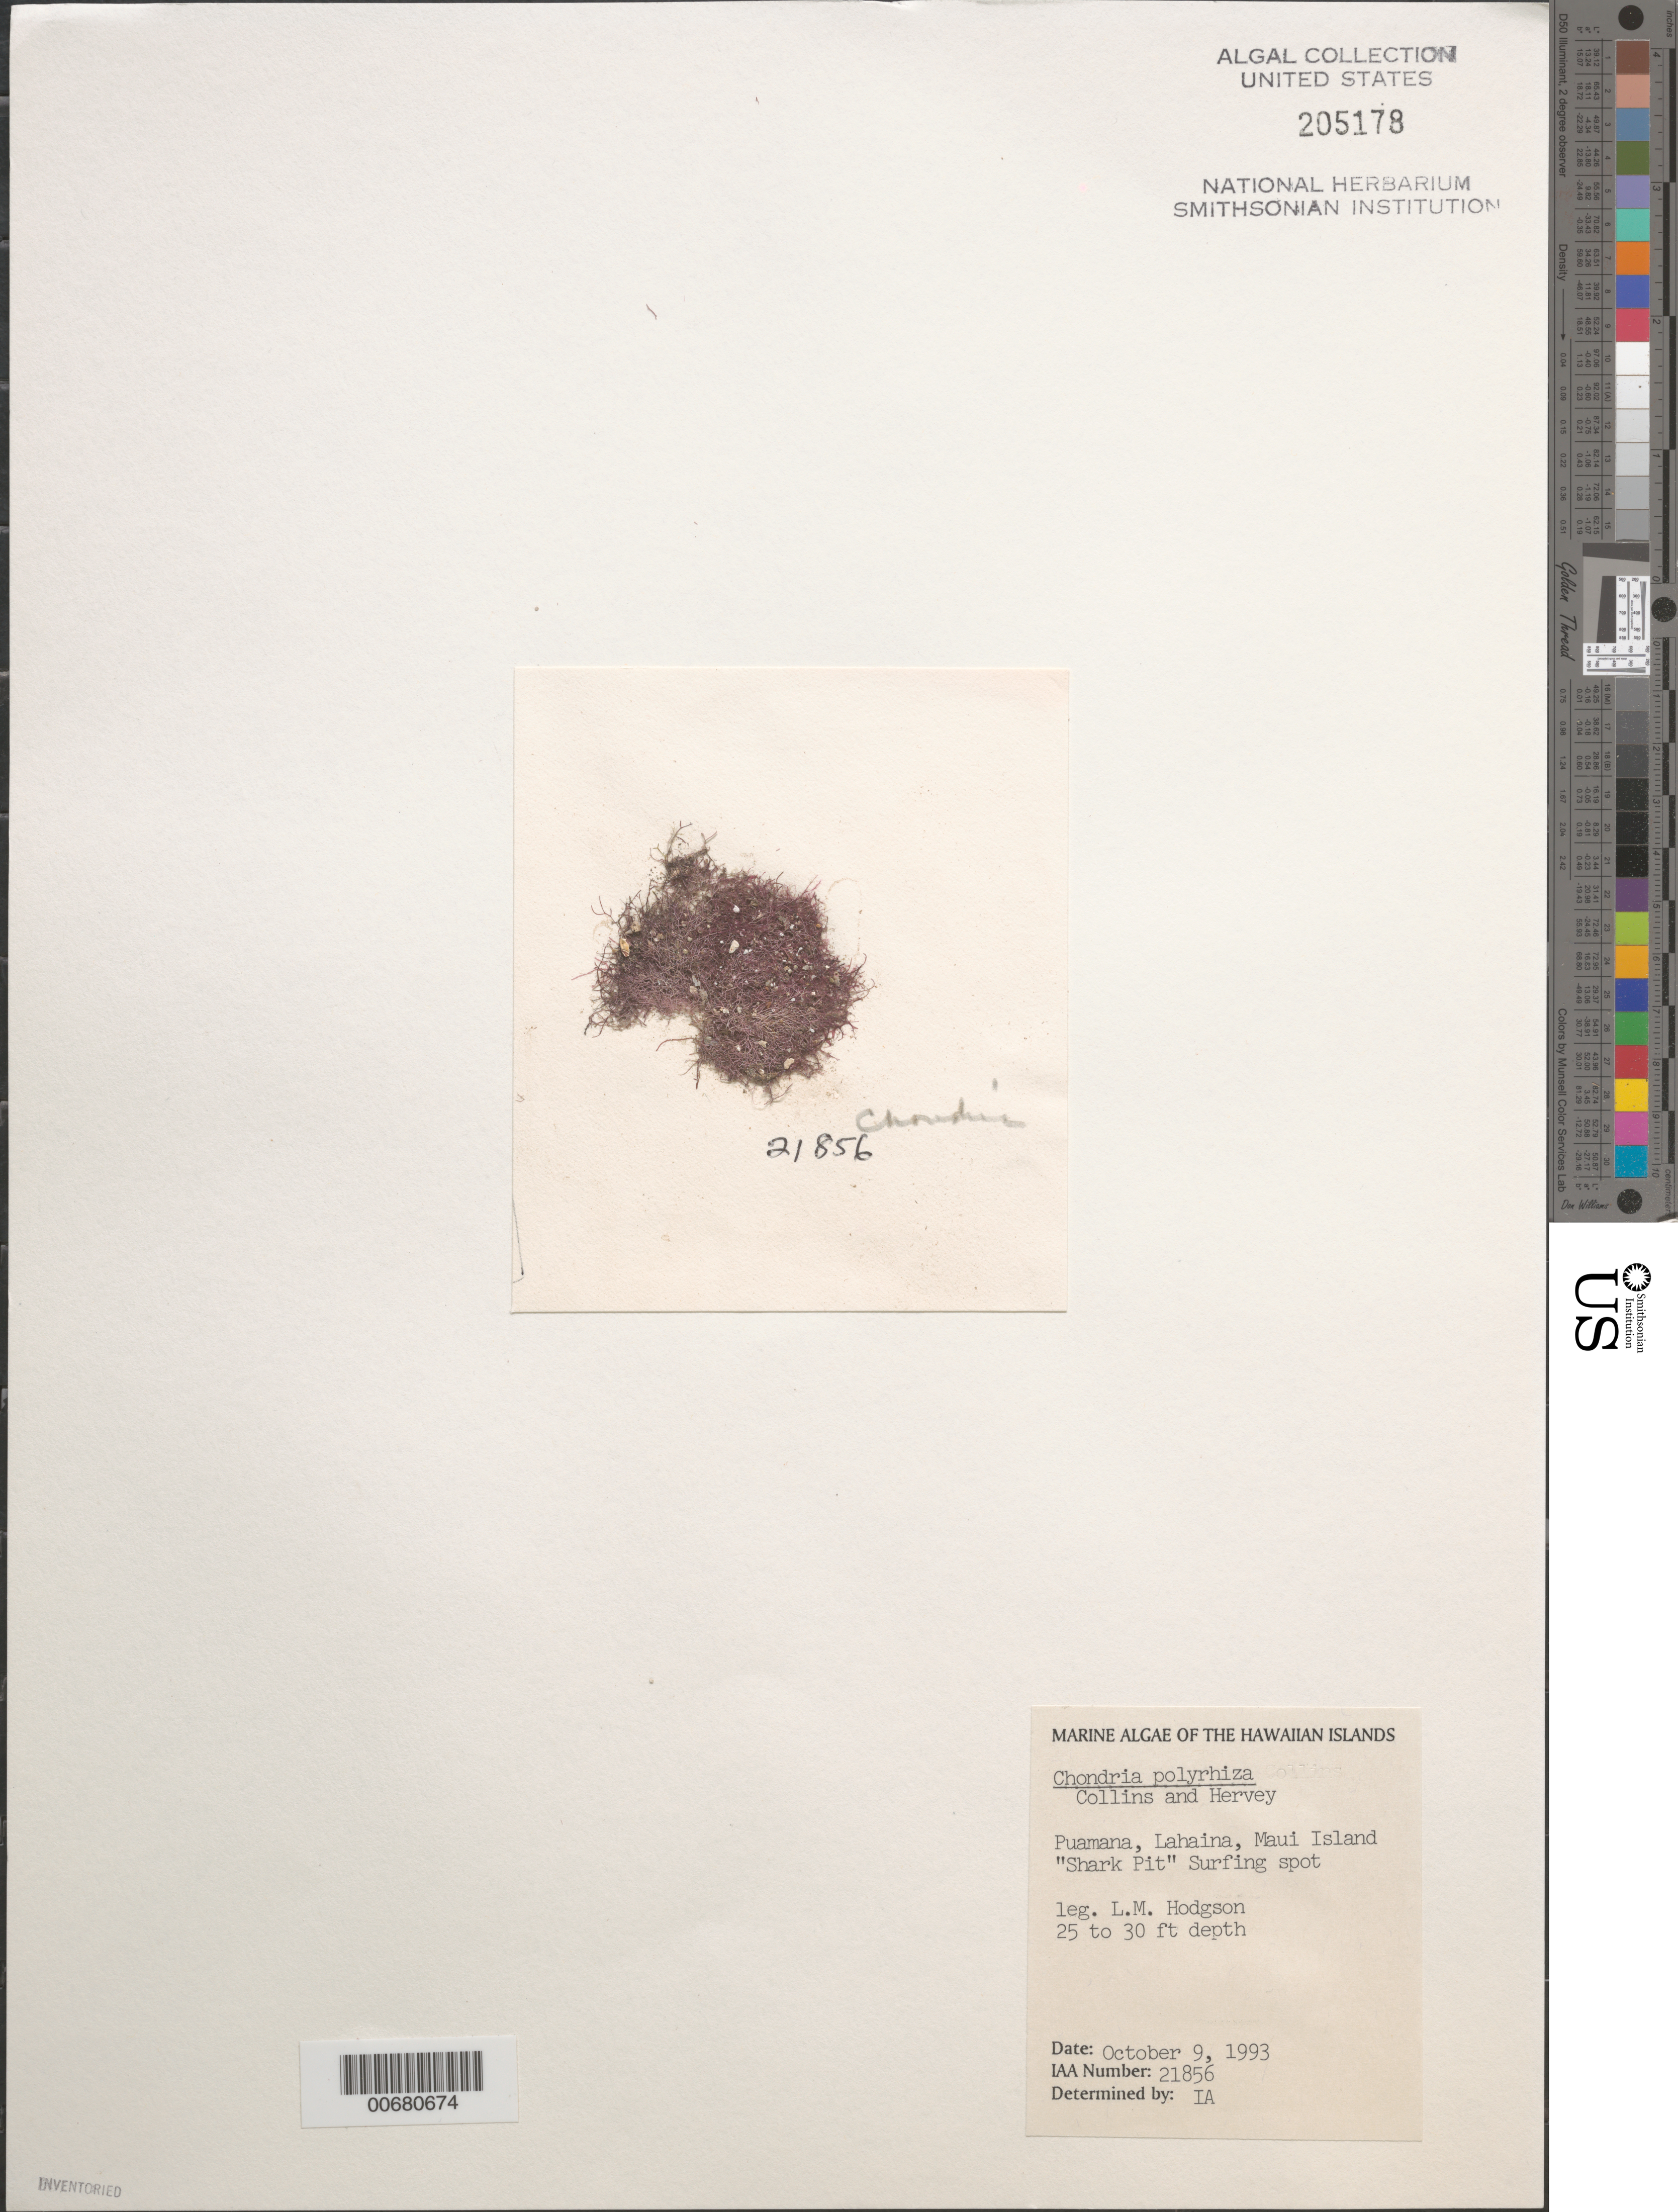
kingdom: Plantae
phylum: Rhodophyta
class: Florideophyceae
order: Ceramiales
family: Rhodomelaceae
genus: Chondria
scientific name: Chondria polyrhiza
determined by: Abbott, Isabella A.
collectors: L. M. Hodgson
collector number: IAA 21856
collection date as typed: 09 Oct 1993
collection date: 1993-10-09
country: United States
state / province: Hawaii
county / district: Maui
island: Maui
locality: Puamana, Lahaina, "Shark Pit" surfacing [surfing?] spot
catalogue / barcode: US 205178